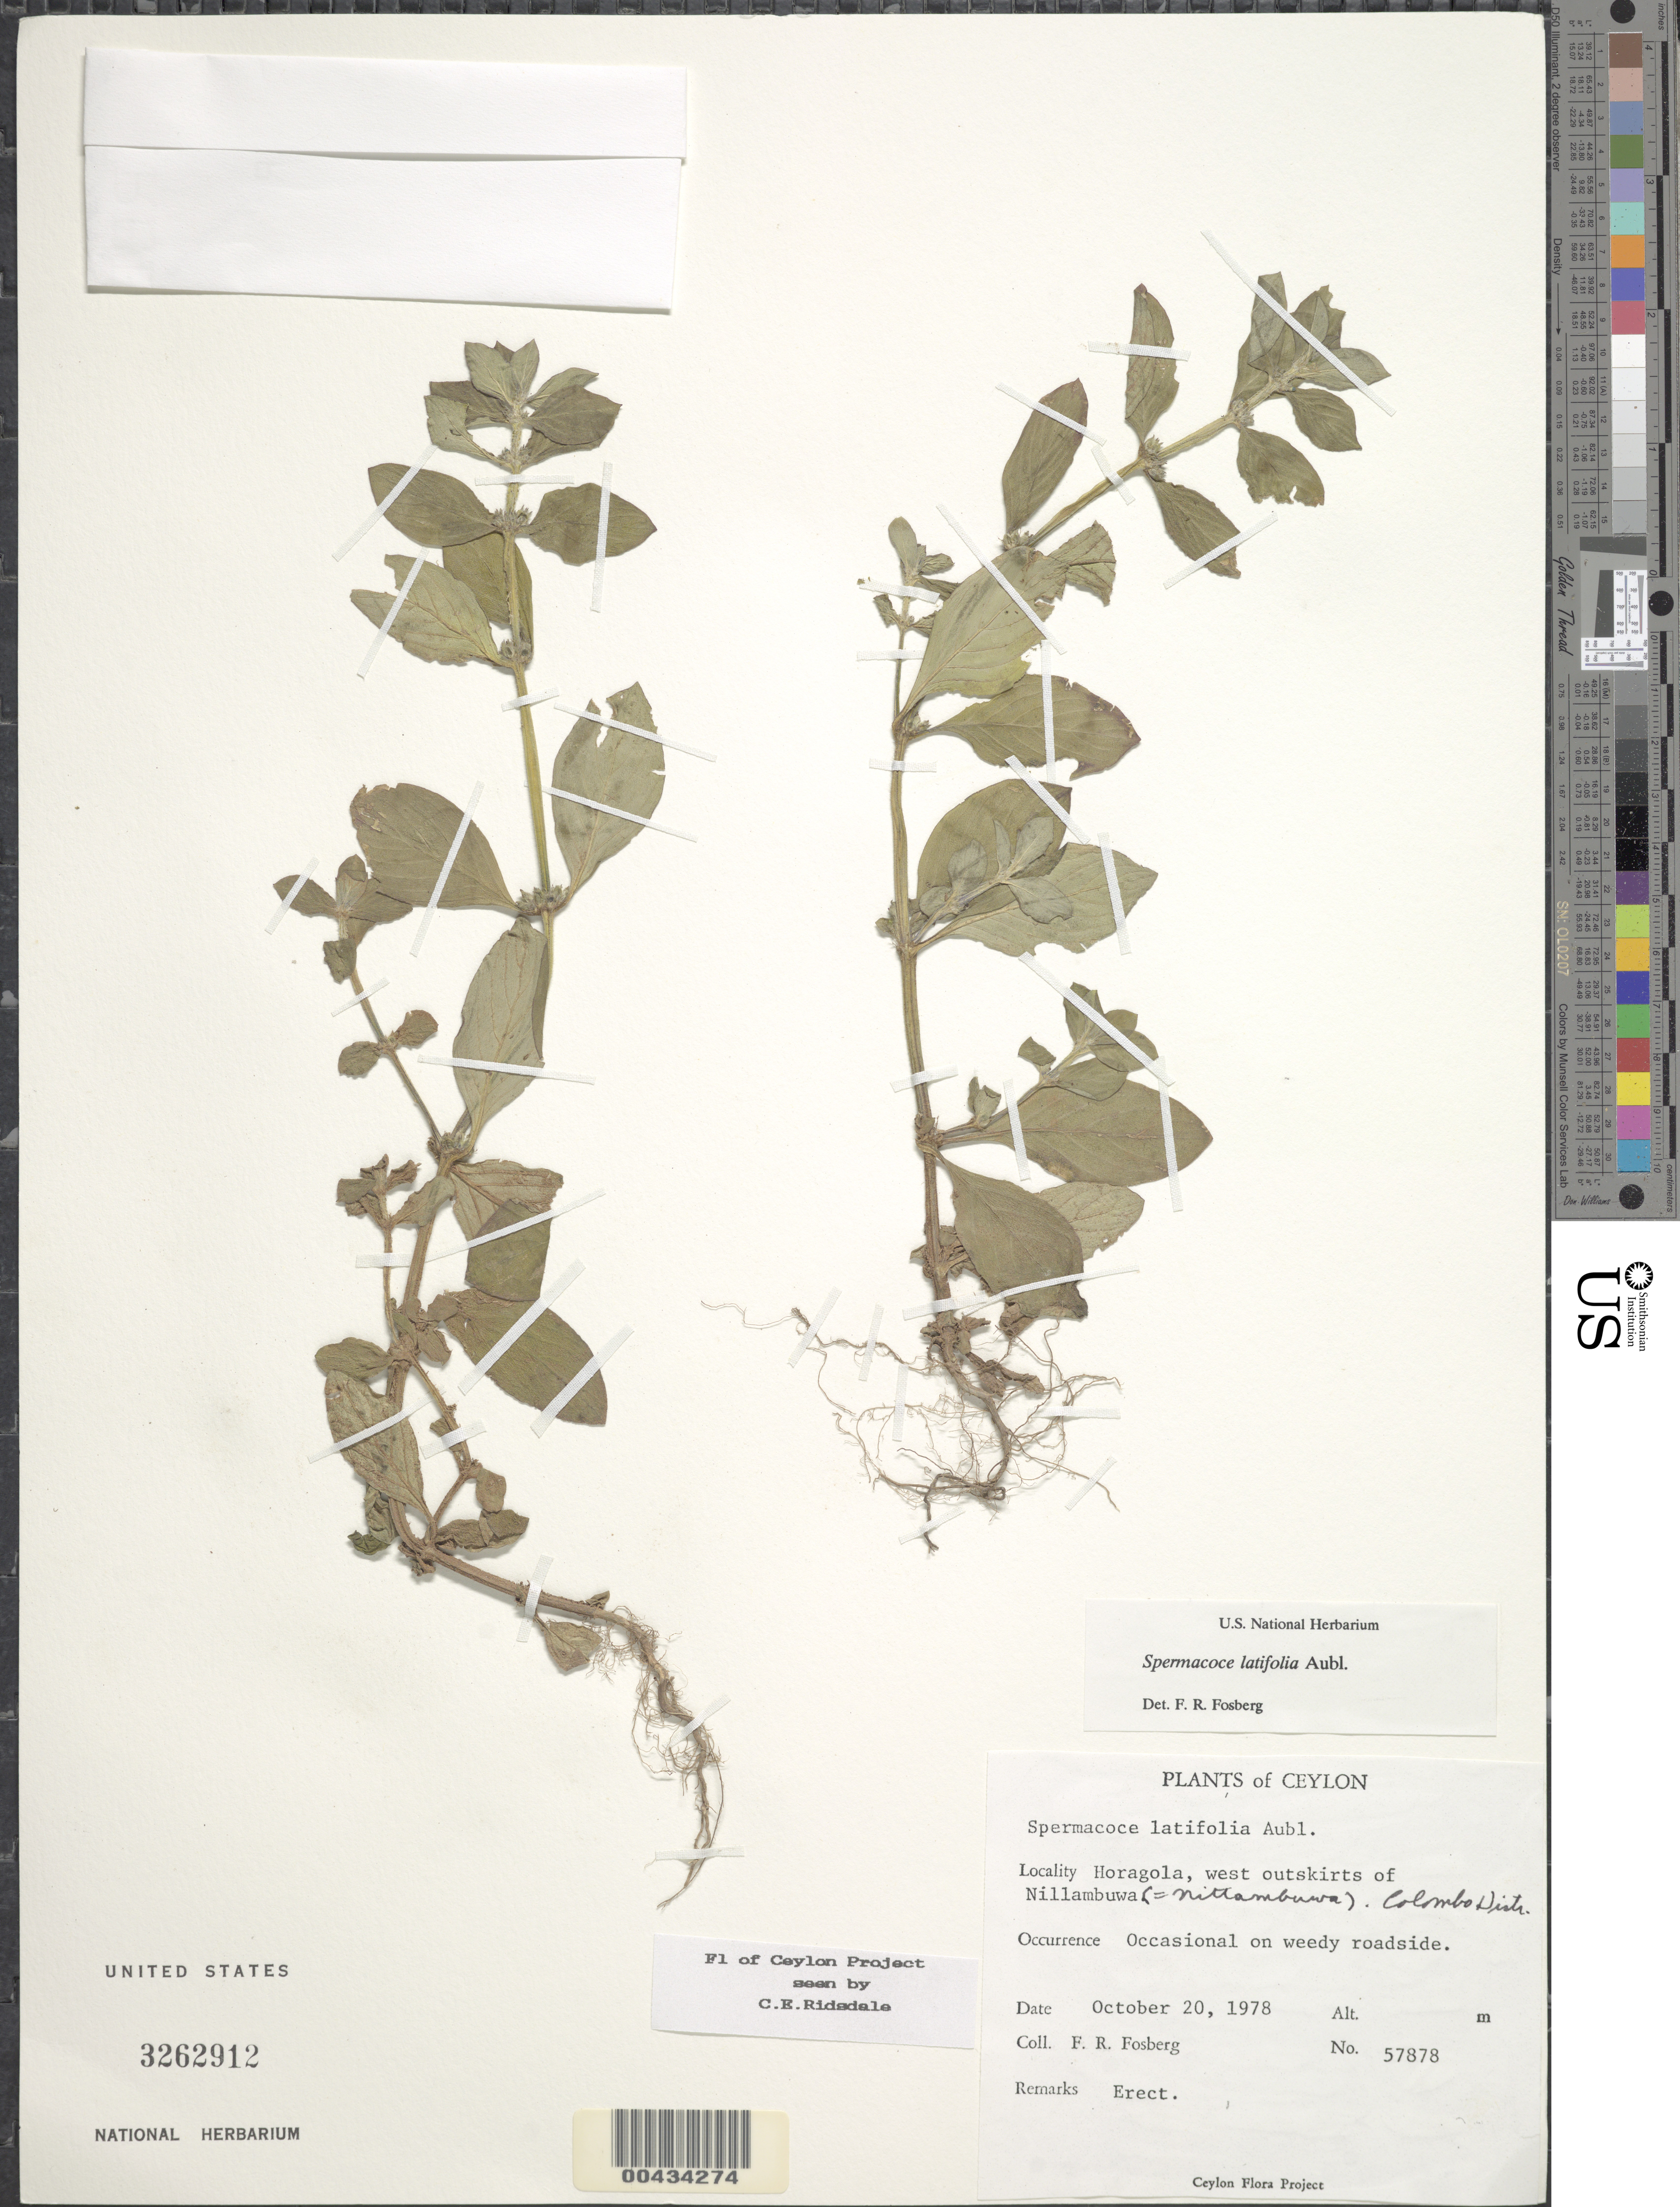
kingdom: Plantae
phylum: Tracheophyta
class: Magnoliopsida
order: Gentianales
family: Rubiaceae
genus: Spermacoce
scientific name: Spermacoce latifolia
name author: Aubl.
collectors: F. R. Fosberg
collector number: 57878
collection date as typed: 20 Oct 1978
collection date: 1978-10-20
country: Sri Lanka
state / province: Western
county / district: Colombo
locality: Horagola, W outskirts of Nittambuwa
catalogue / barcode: US 3262912